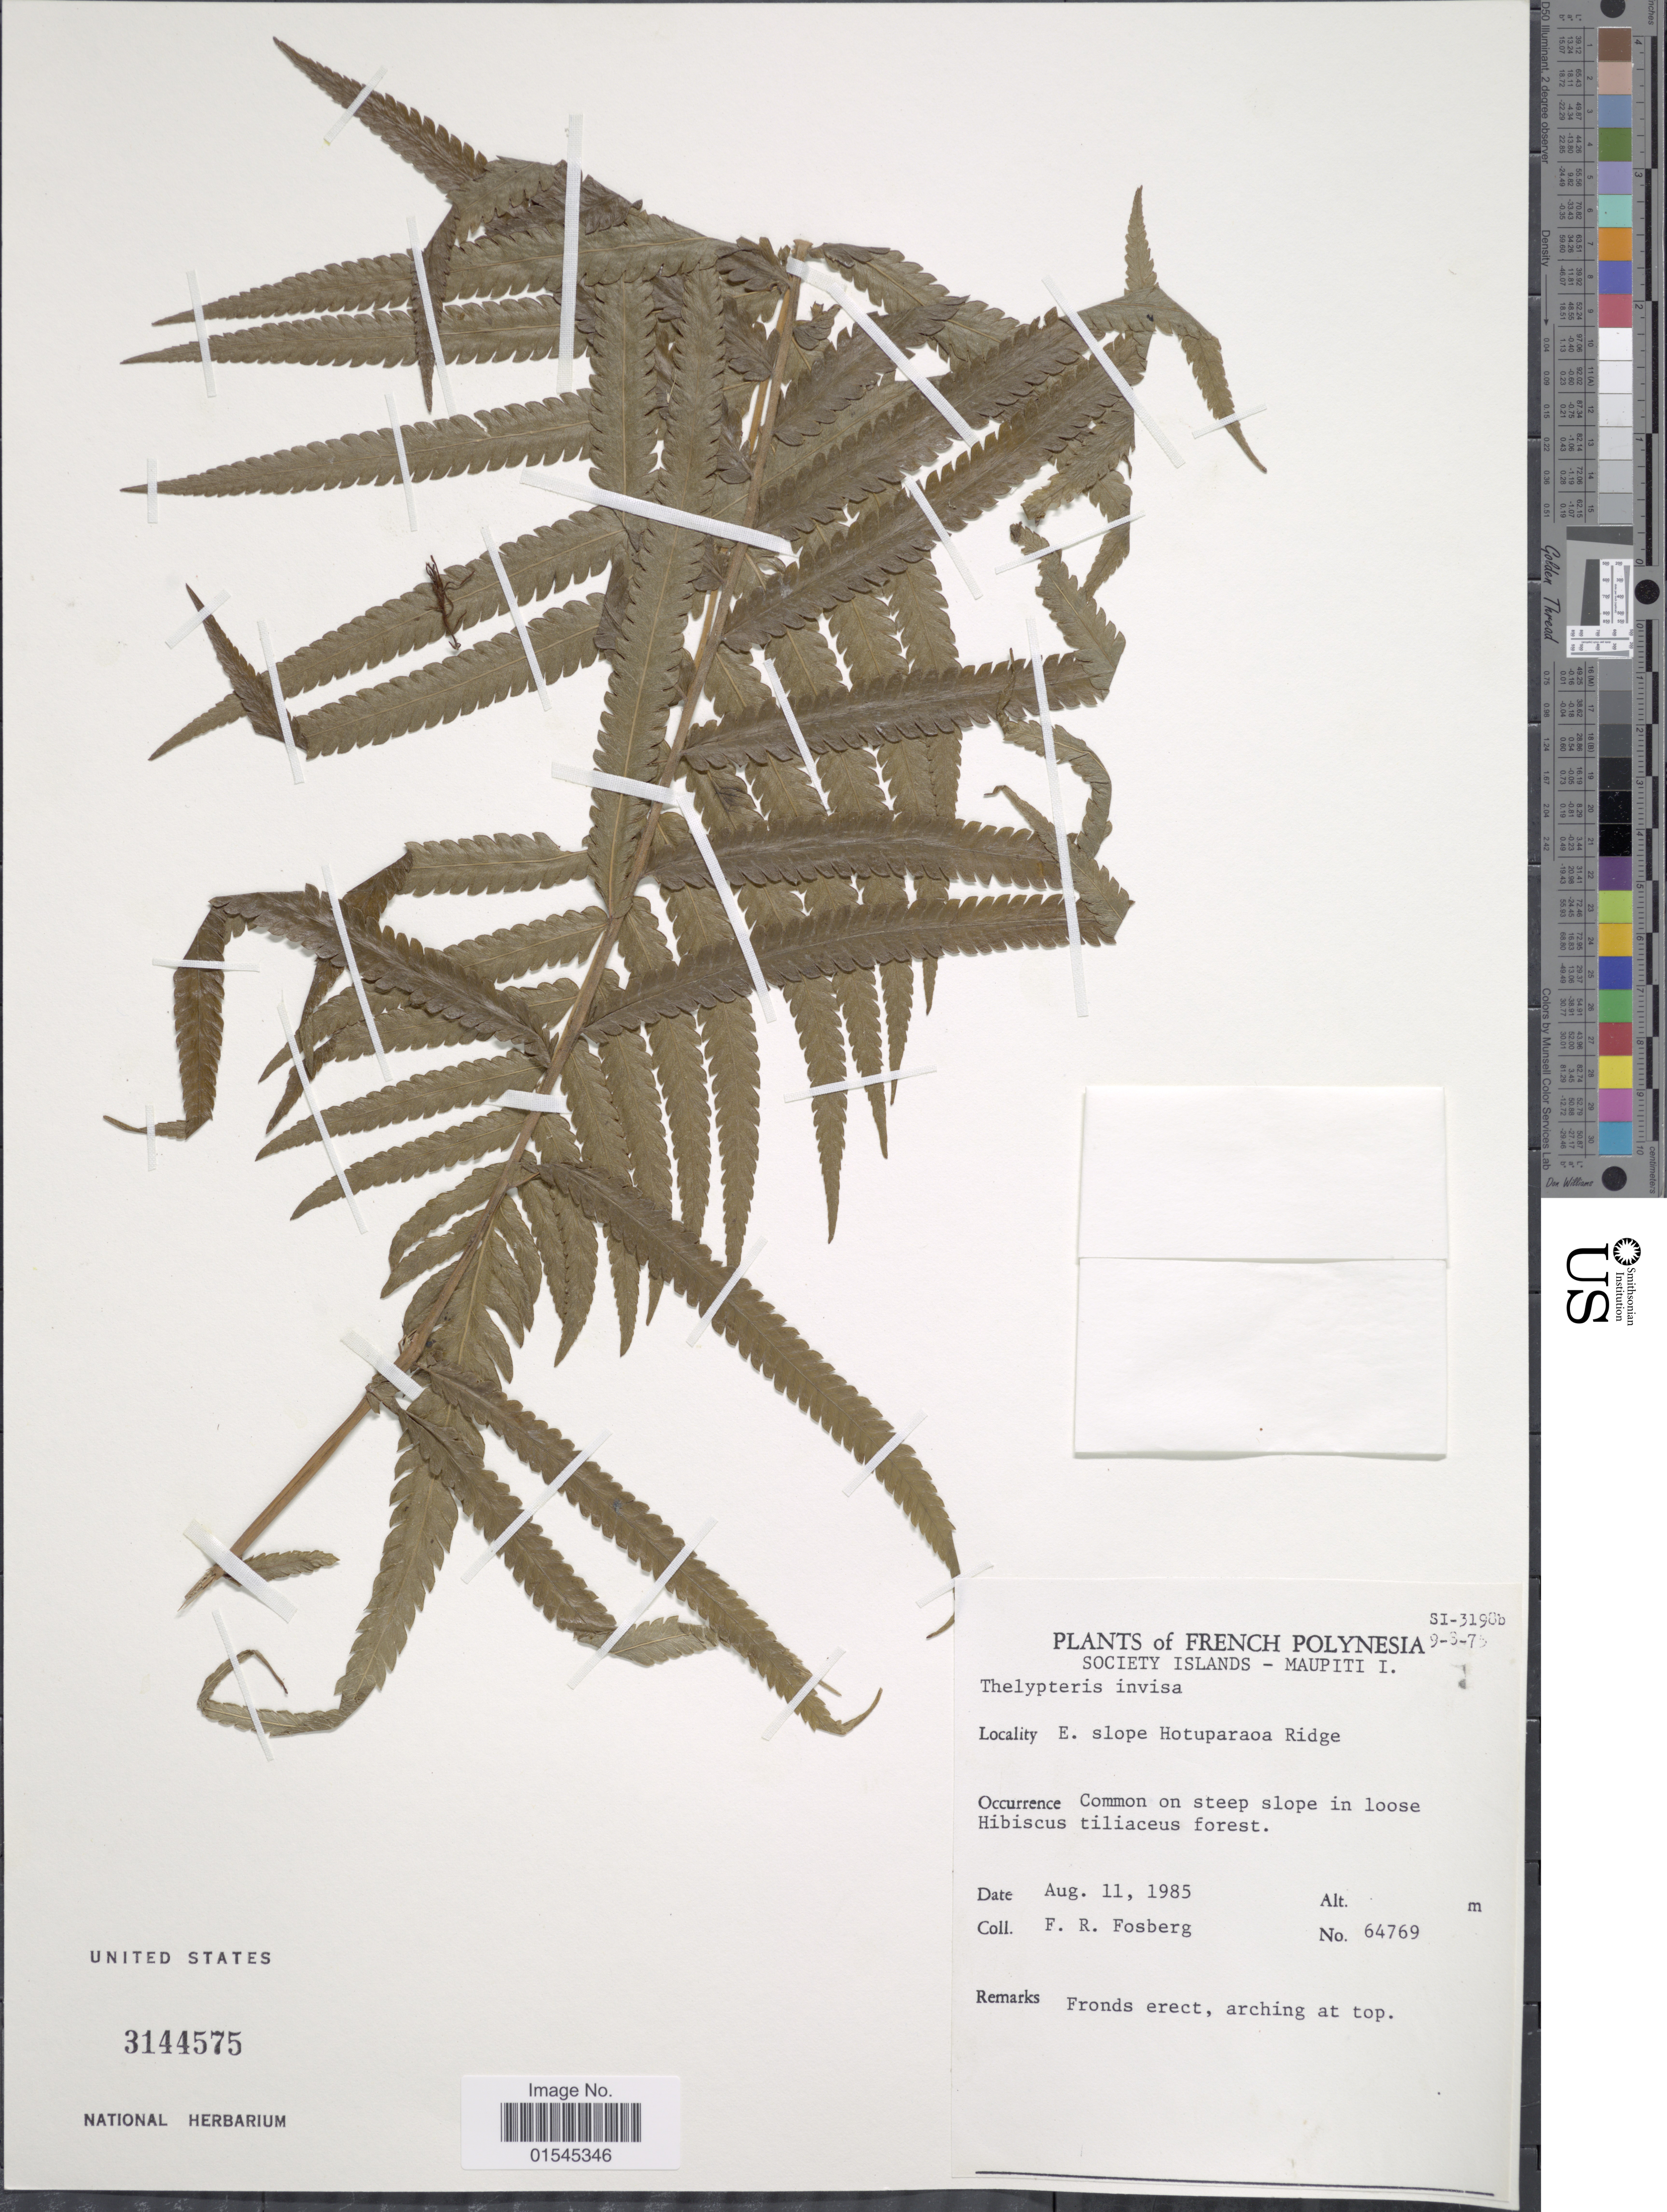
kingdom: Plantae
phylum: Tracheophyta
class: Polypodiopsida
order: Polypodiales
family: Thelypteridaceae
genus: Sphaerostephanos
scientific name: Sphaerostephanos invisus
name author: (G. Forst.) Holttum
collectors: F. R. Fosberg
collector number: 64769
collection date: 1985-08-11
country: French Polynesia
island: Maupiti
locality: Society Islands, Maupiti I. E, slope Hotuparaoa Ridge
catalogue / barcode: US 3144575